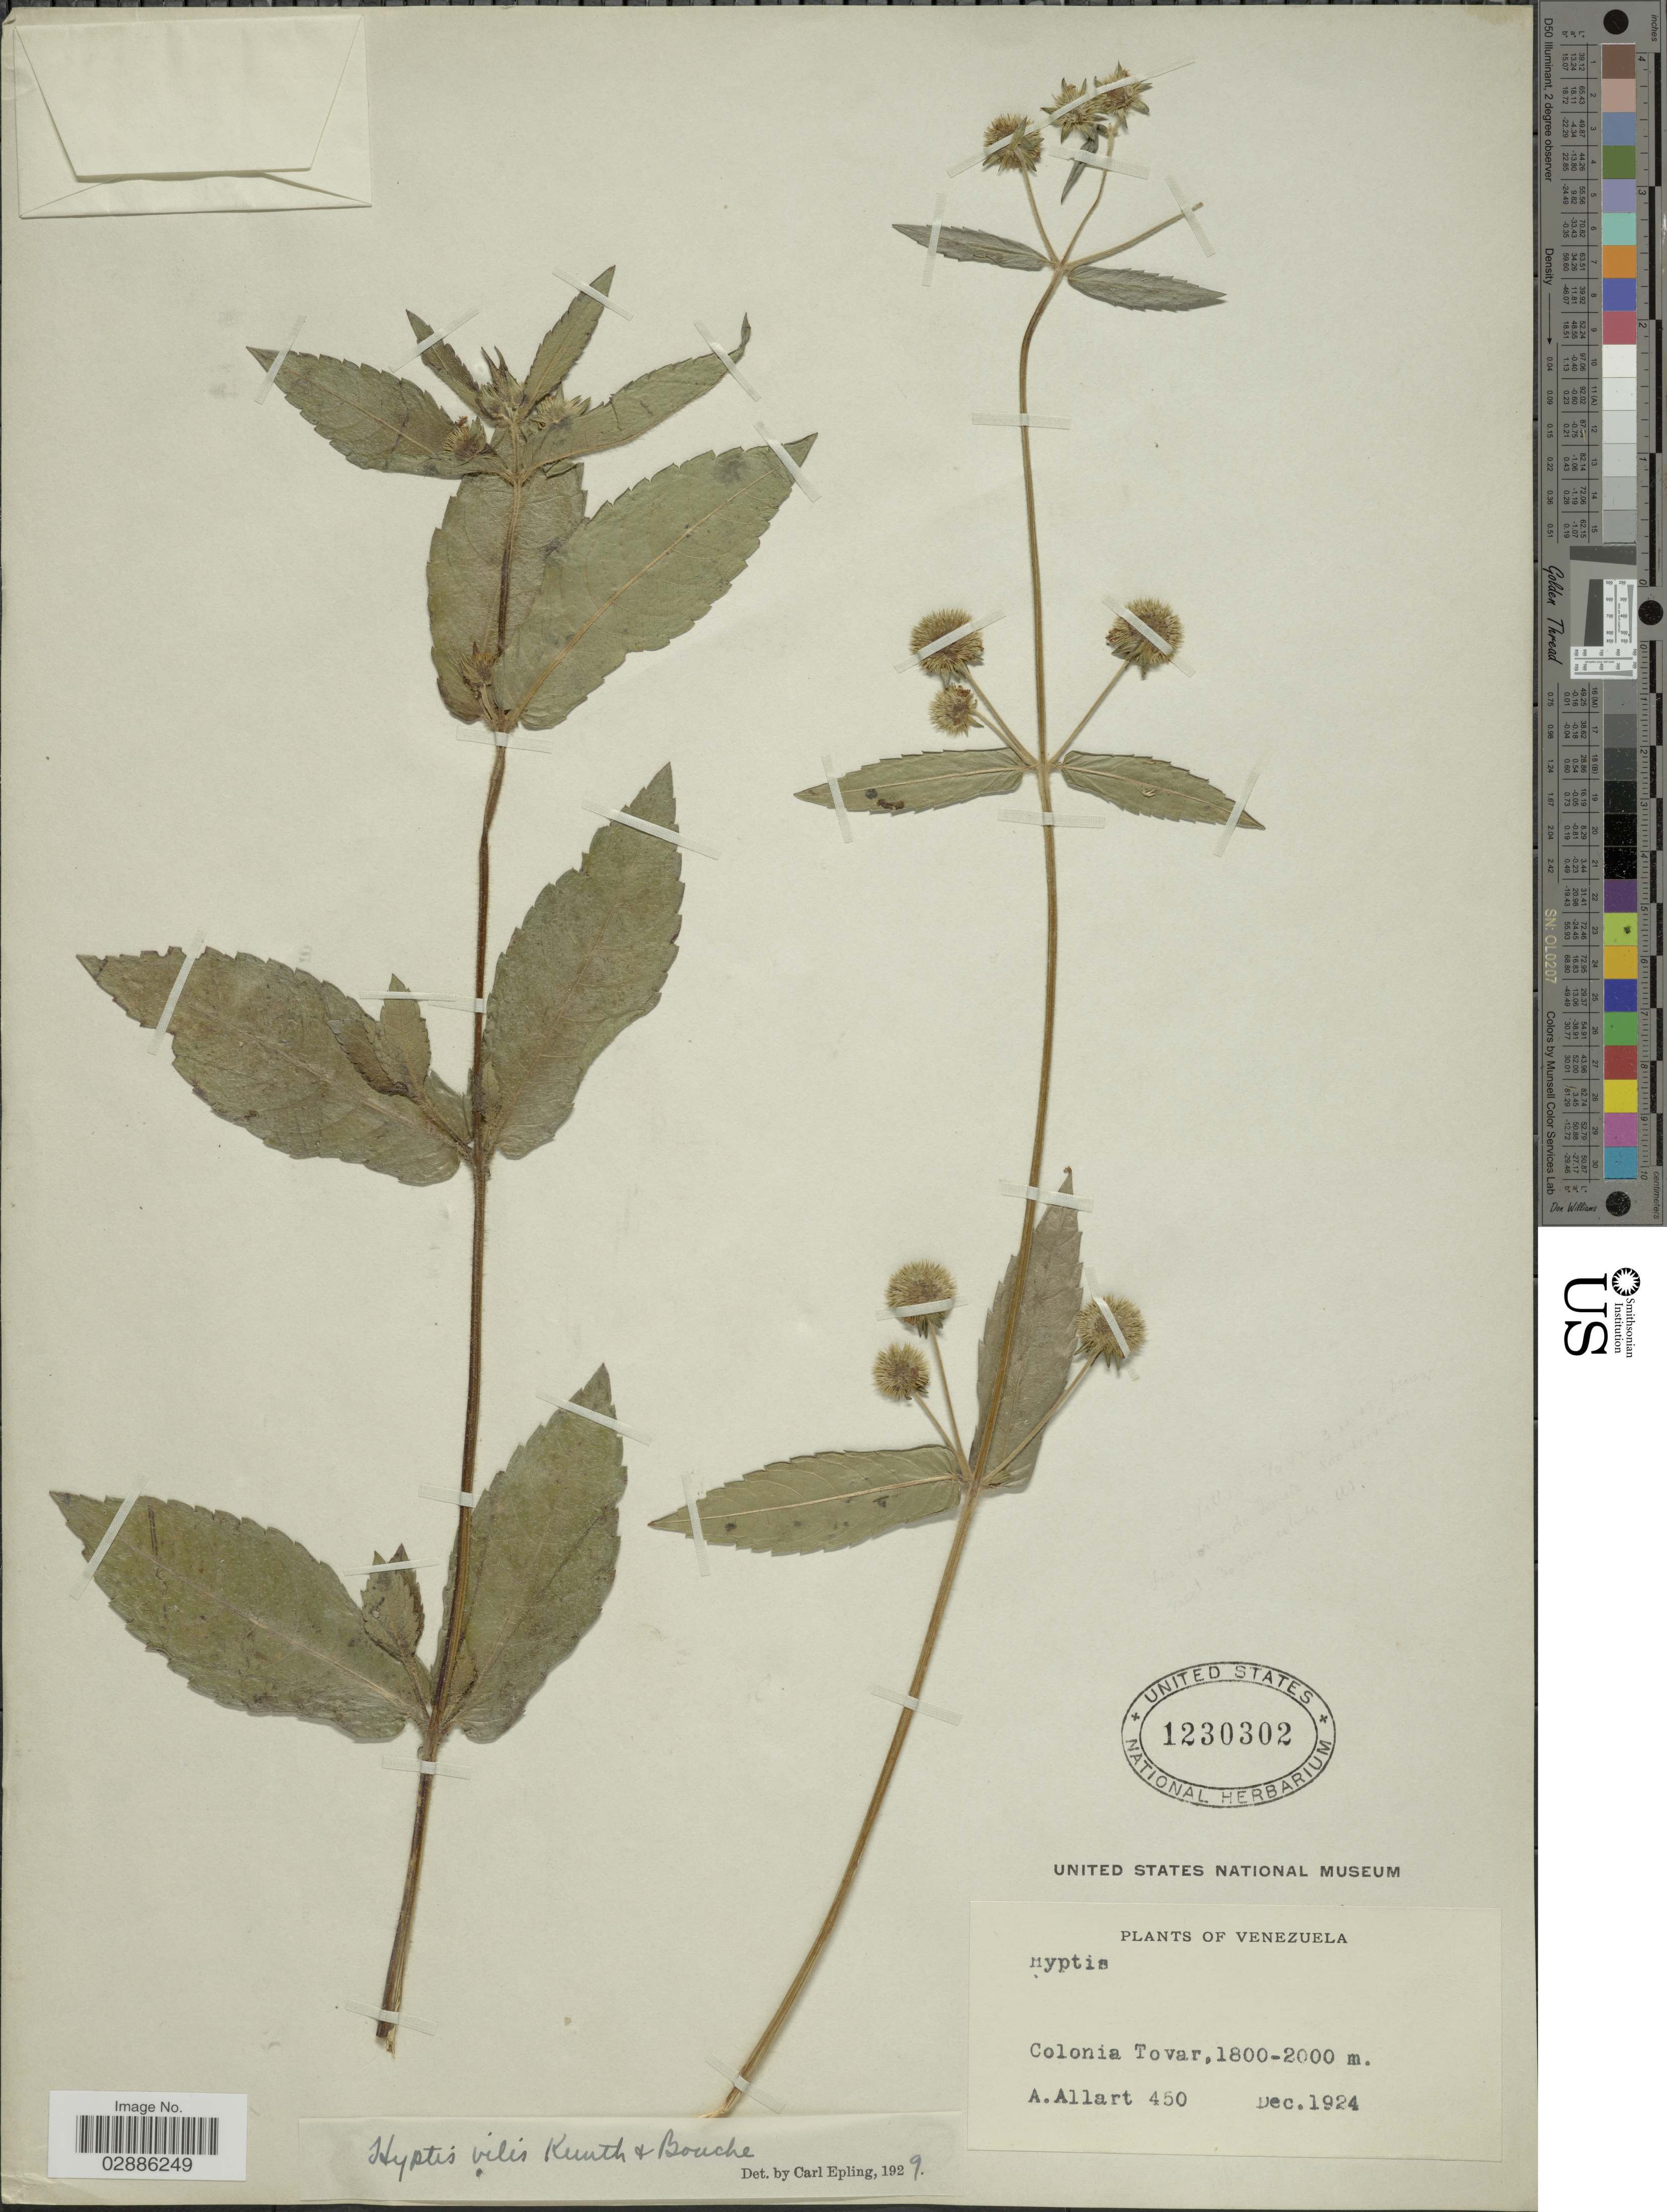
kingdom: Plantae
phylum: Tracheophyta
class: Magnoliopsida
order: Lamiales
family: Lamiaceae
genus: Hyptis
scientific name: Hyptis vilis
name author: Kunth & C.D. Bouché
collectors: A. Allart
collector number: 450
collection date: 1924-12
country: Venezuela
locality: Colonia Tovar.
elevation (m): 1800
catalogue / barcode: US 1230302